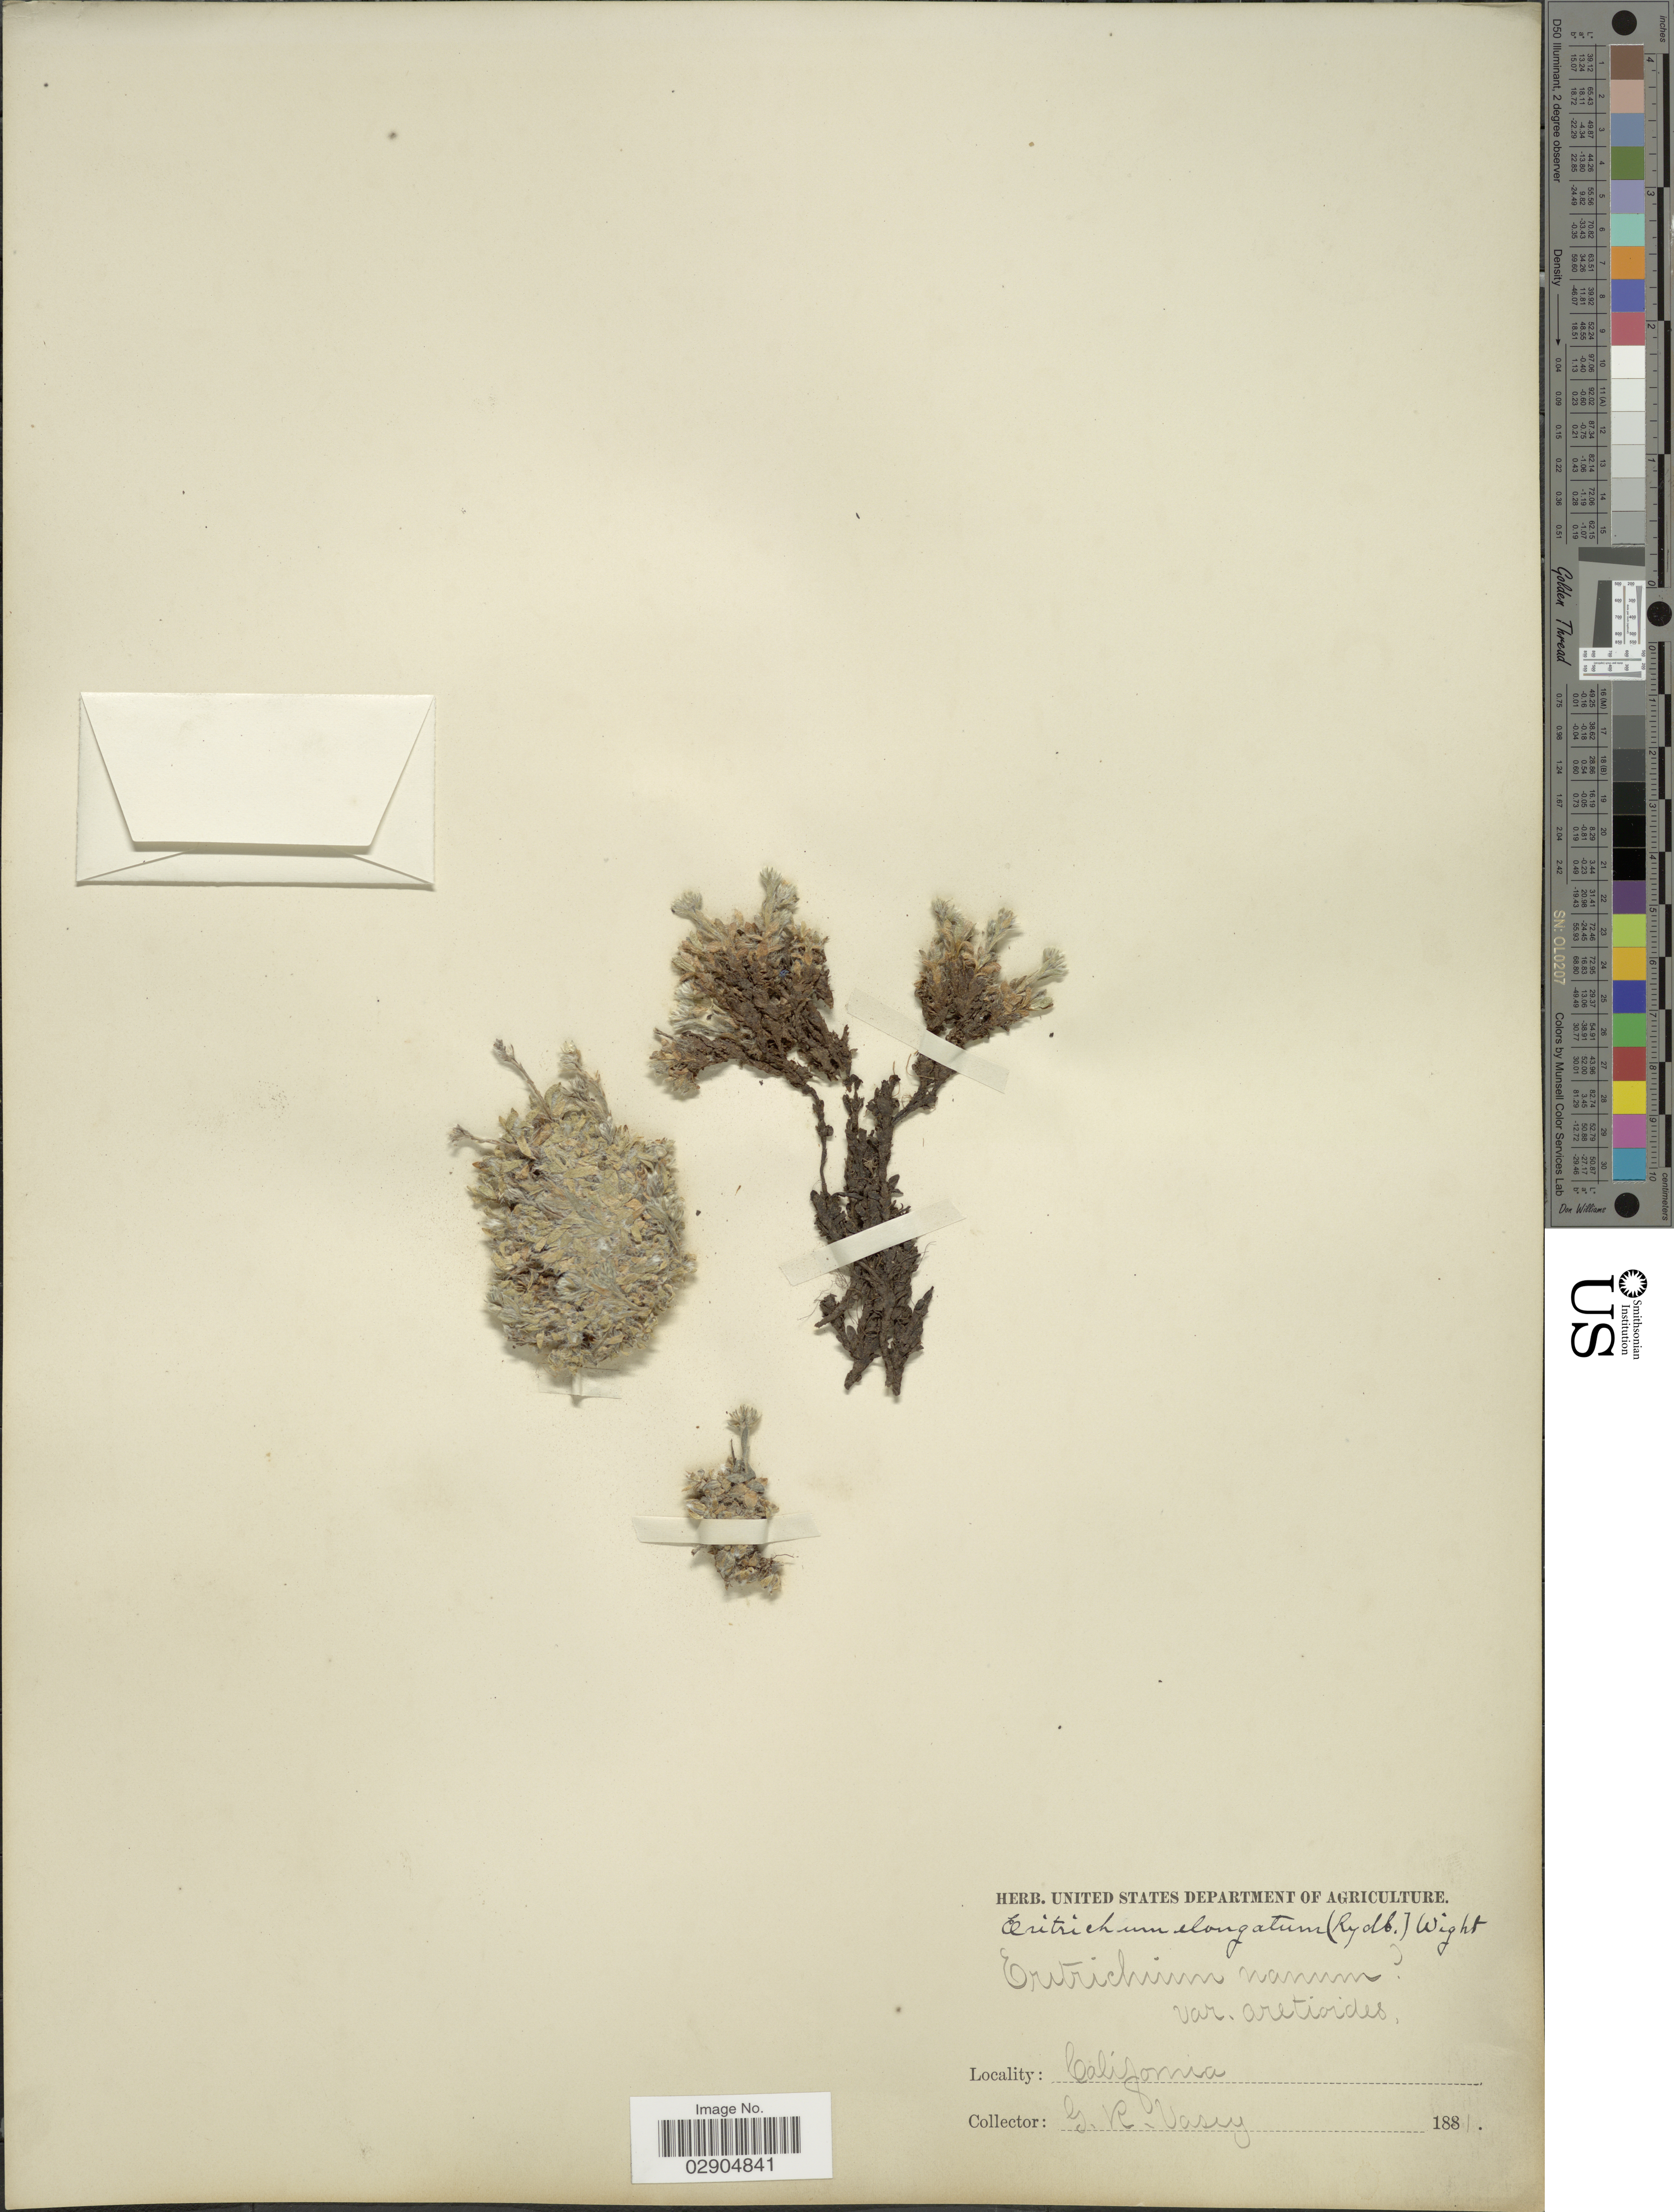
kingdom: Plantae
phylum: Tracheophyta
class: Magnoliopsida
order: Boraginales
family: Boraginaceae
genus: Eritrichium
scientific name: Eritrichium elongatum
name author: (Rydb.) W. Wight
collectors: G. R. Vasey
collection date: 1881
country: United States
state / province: California